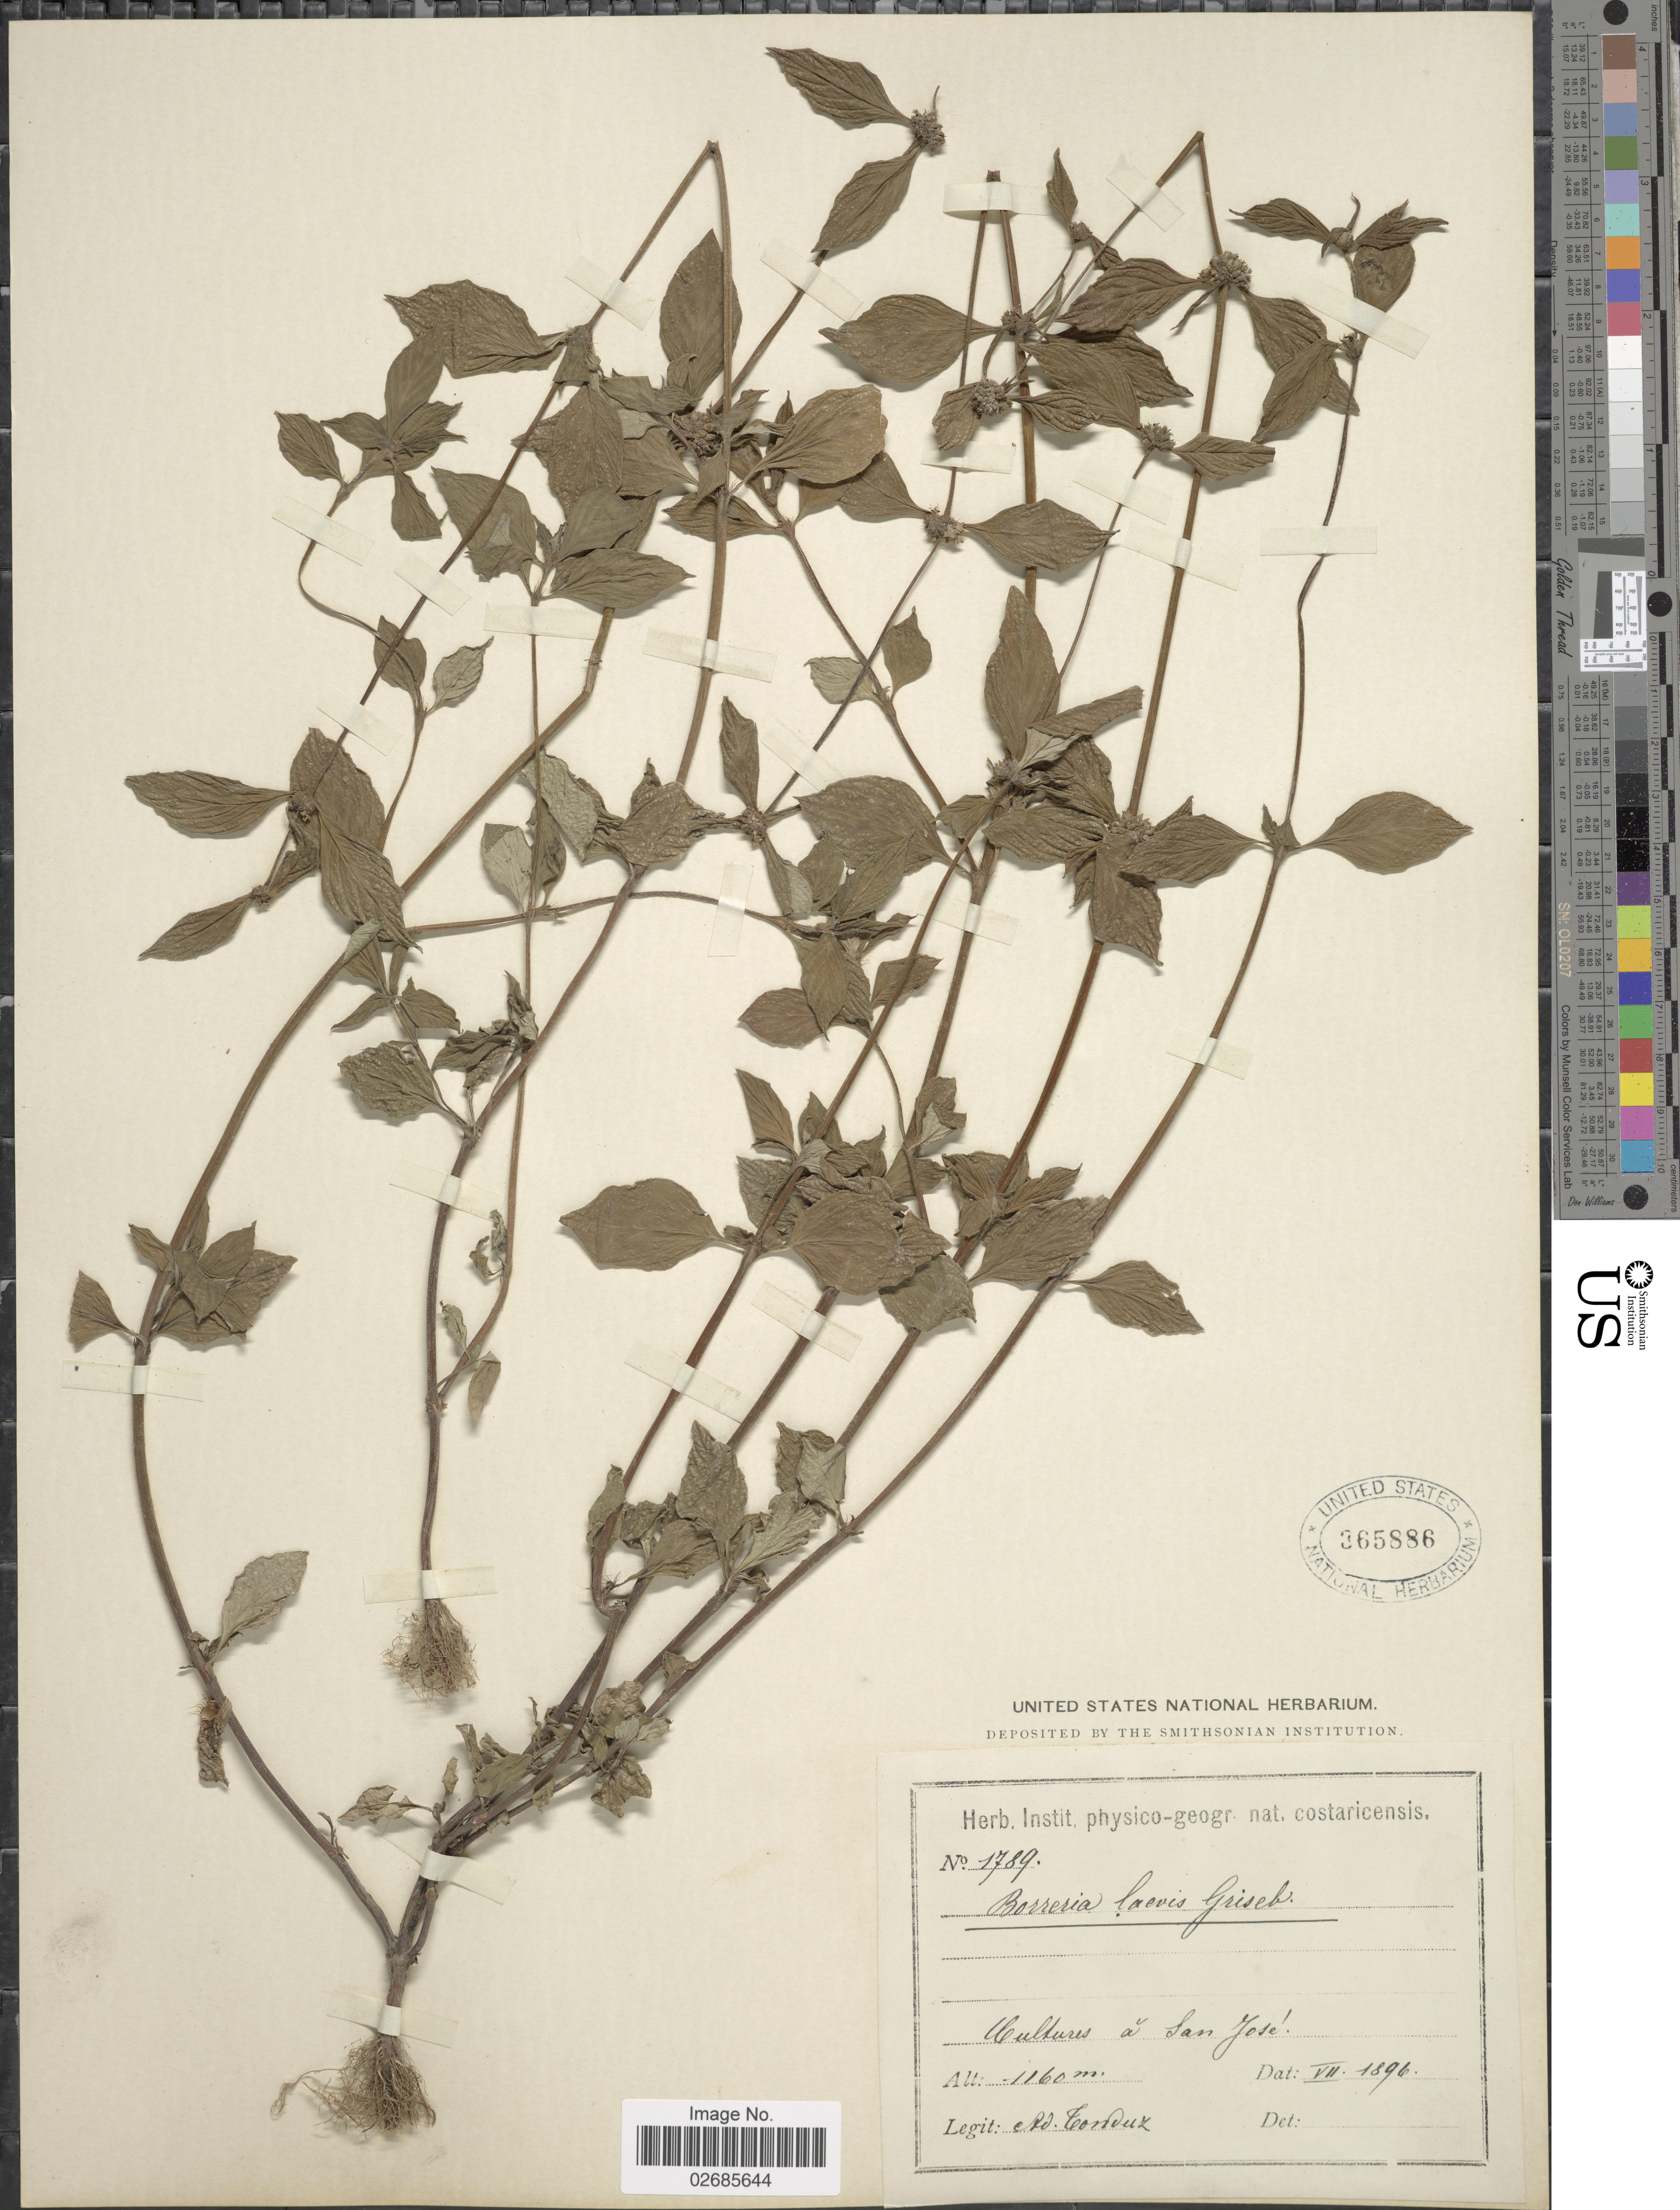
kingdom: Plantae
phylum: Tracheophyta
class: Magnoliopsida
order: Gentianales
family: Rubiaceae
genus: Borreria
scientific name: Borreria latifolia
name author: (Aubl.) K. Schum.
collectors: A. Tonduz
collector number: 1789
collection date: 1896-07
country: Costa Rica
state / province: San José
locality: Cultures á San José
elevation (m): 1160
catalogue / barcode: US 365886